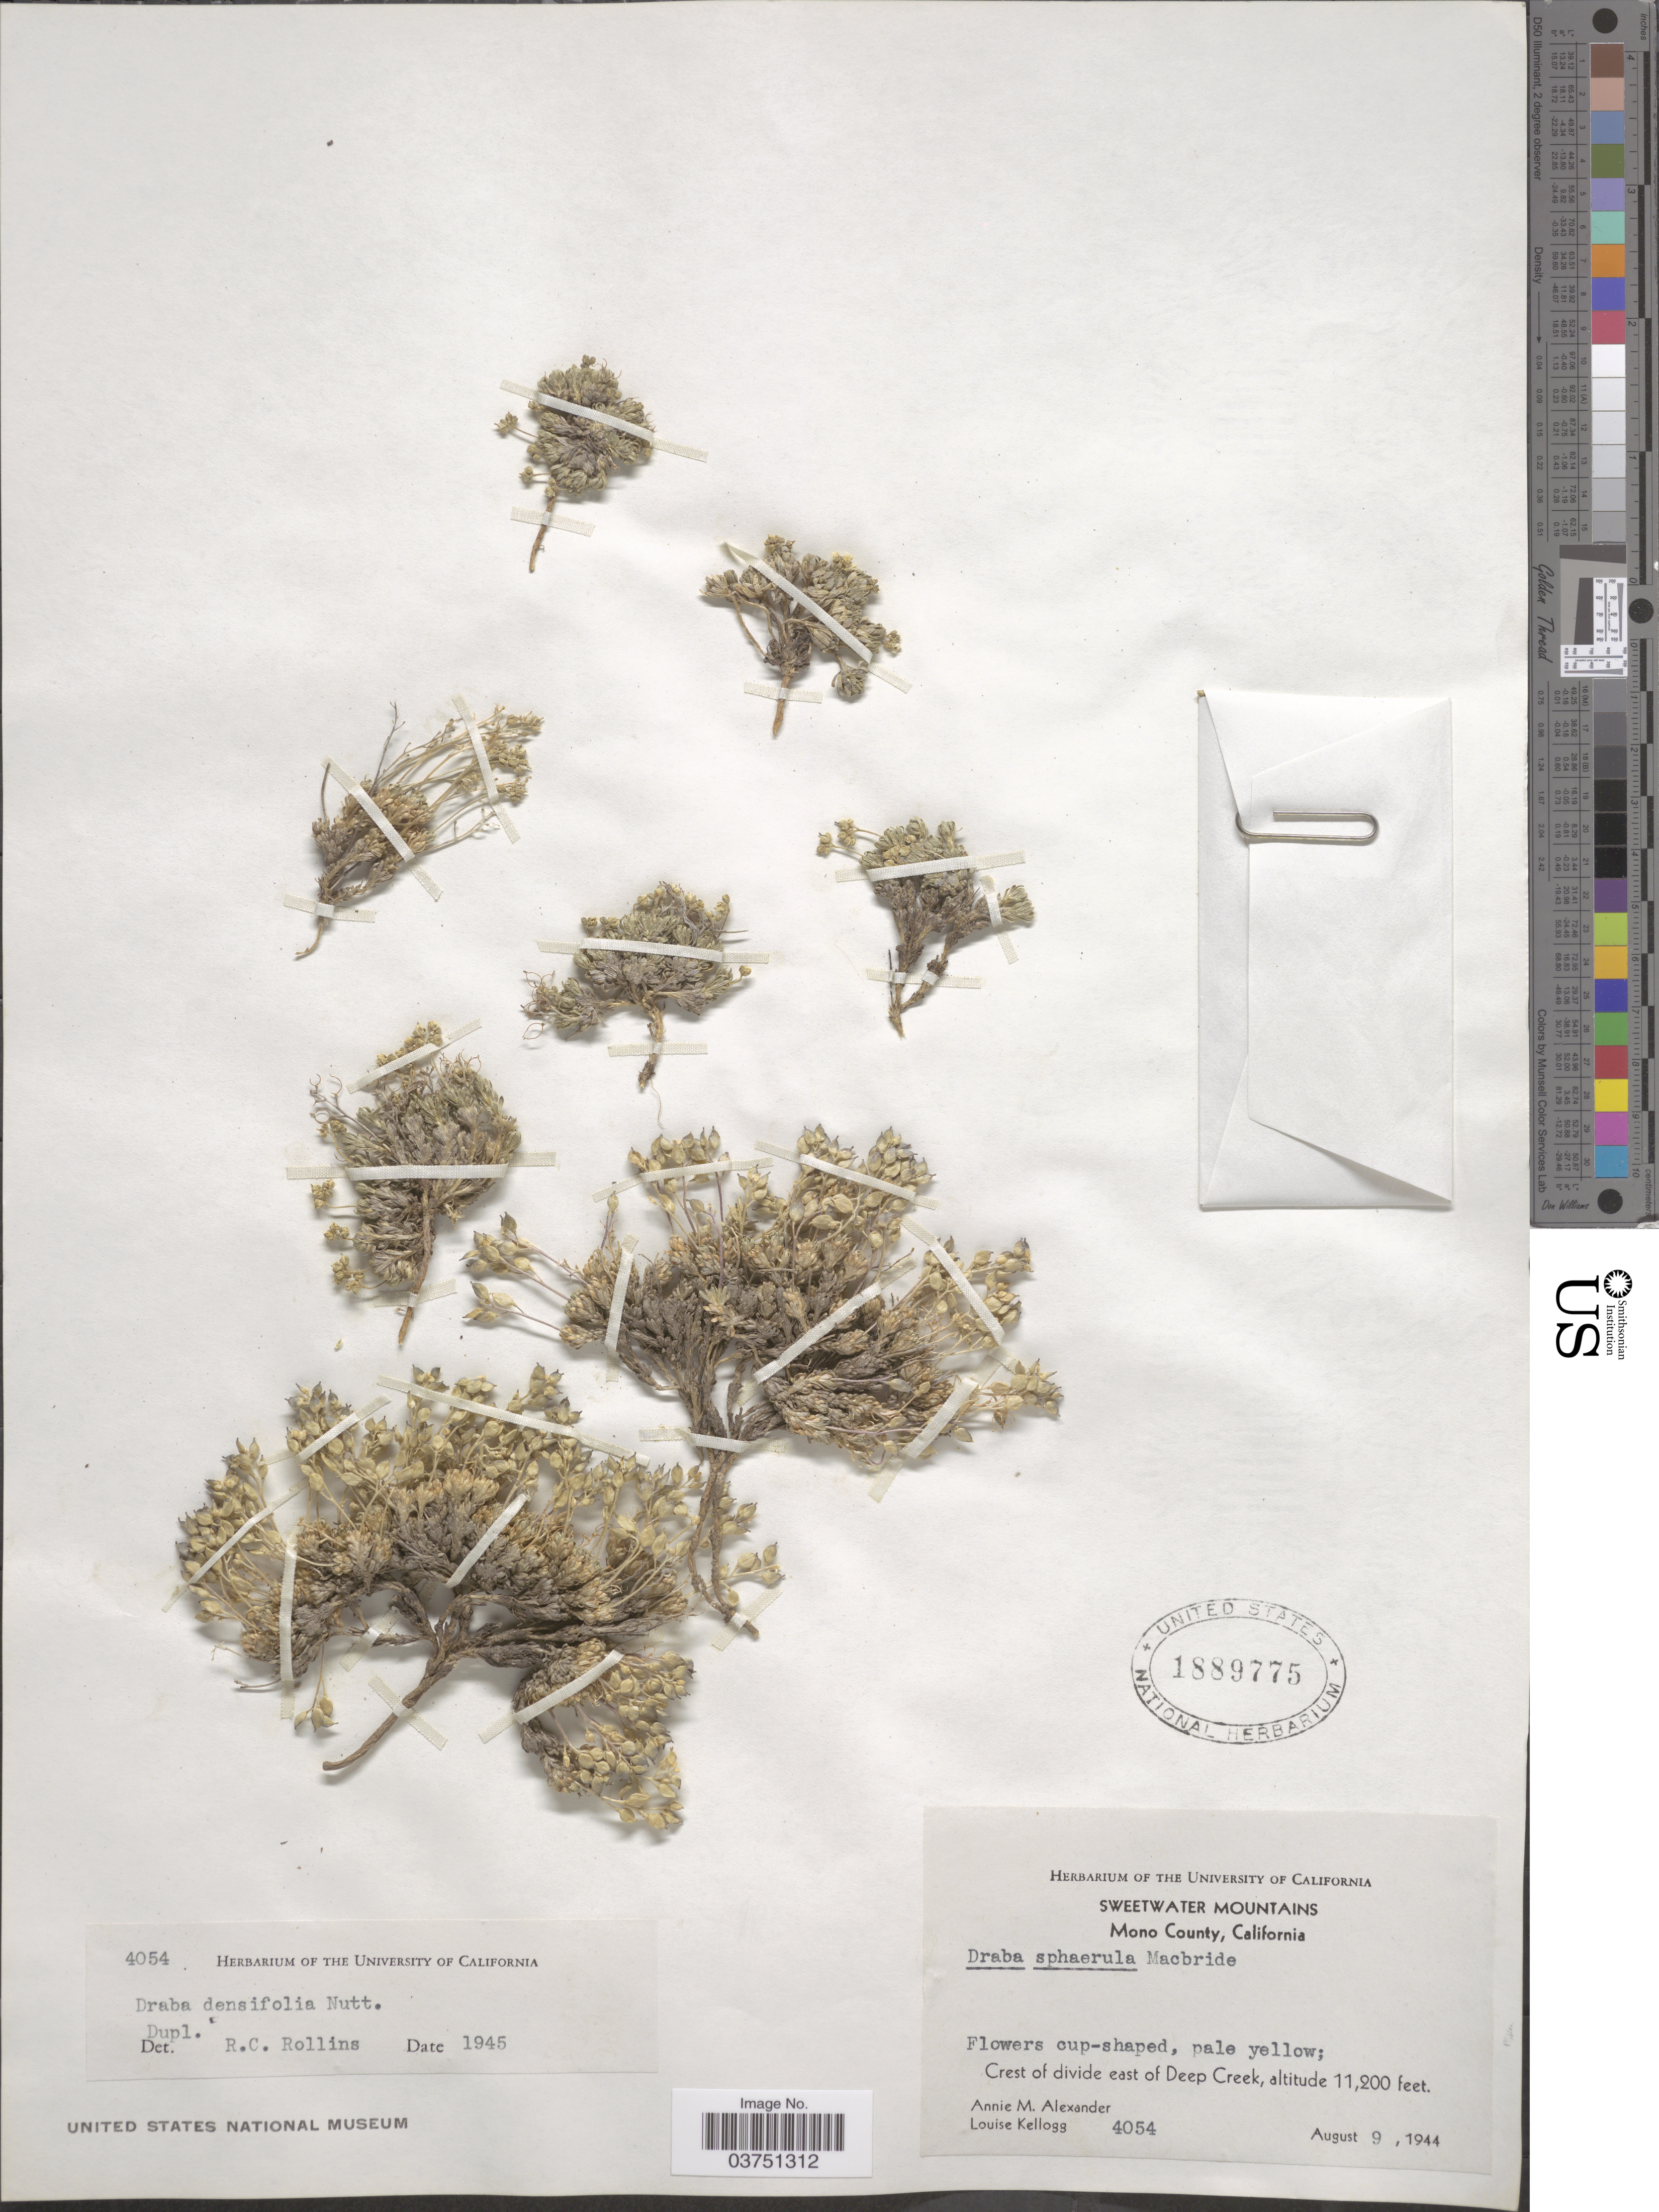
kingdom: Plantae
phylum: Tracheophyta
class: Magnoliopsida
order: Brassicales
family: Brassicaceae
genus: Draba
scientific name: Draba densifolia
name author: Nutt.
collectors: A. M. Alexander & L. Kellogg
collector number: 4054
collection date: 1944-08-09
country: United States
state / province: California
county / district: Mono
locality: Sweetwater Mountains; Mono County. Crest divide east of Deep Creek.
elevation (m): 3414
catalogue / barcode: US 1889775